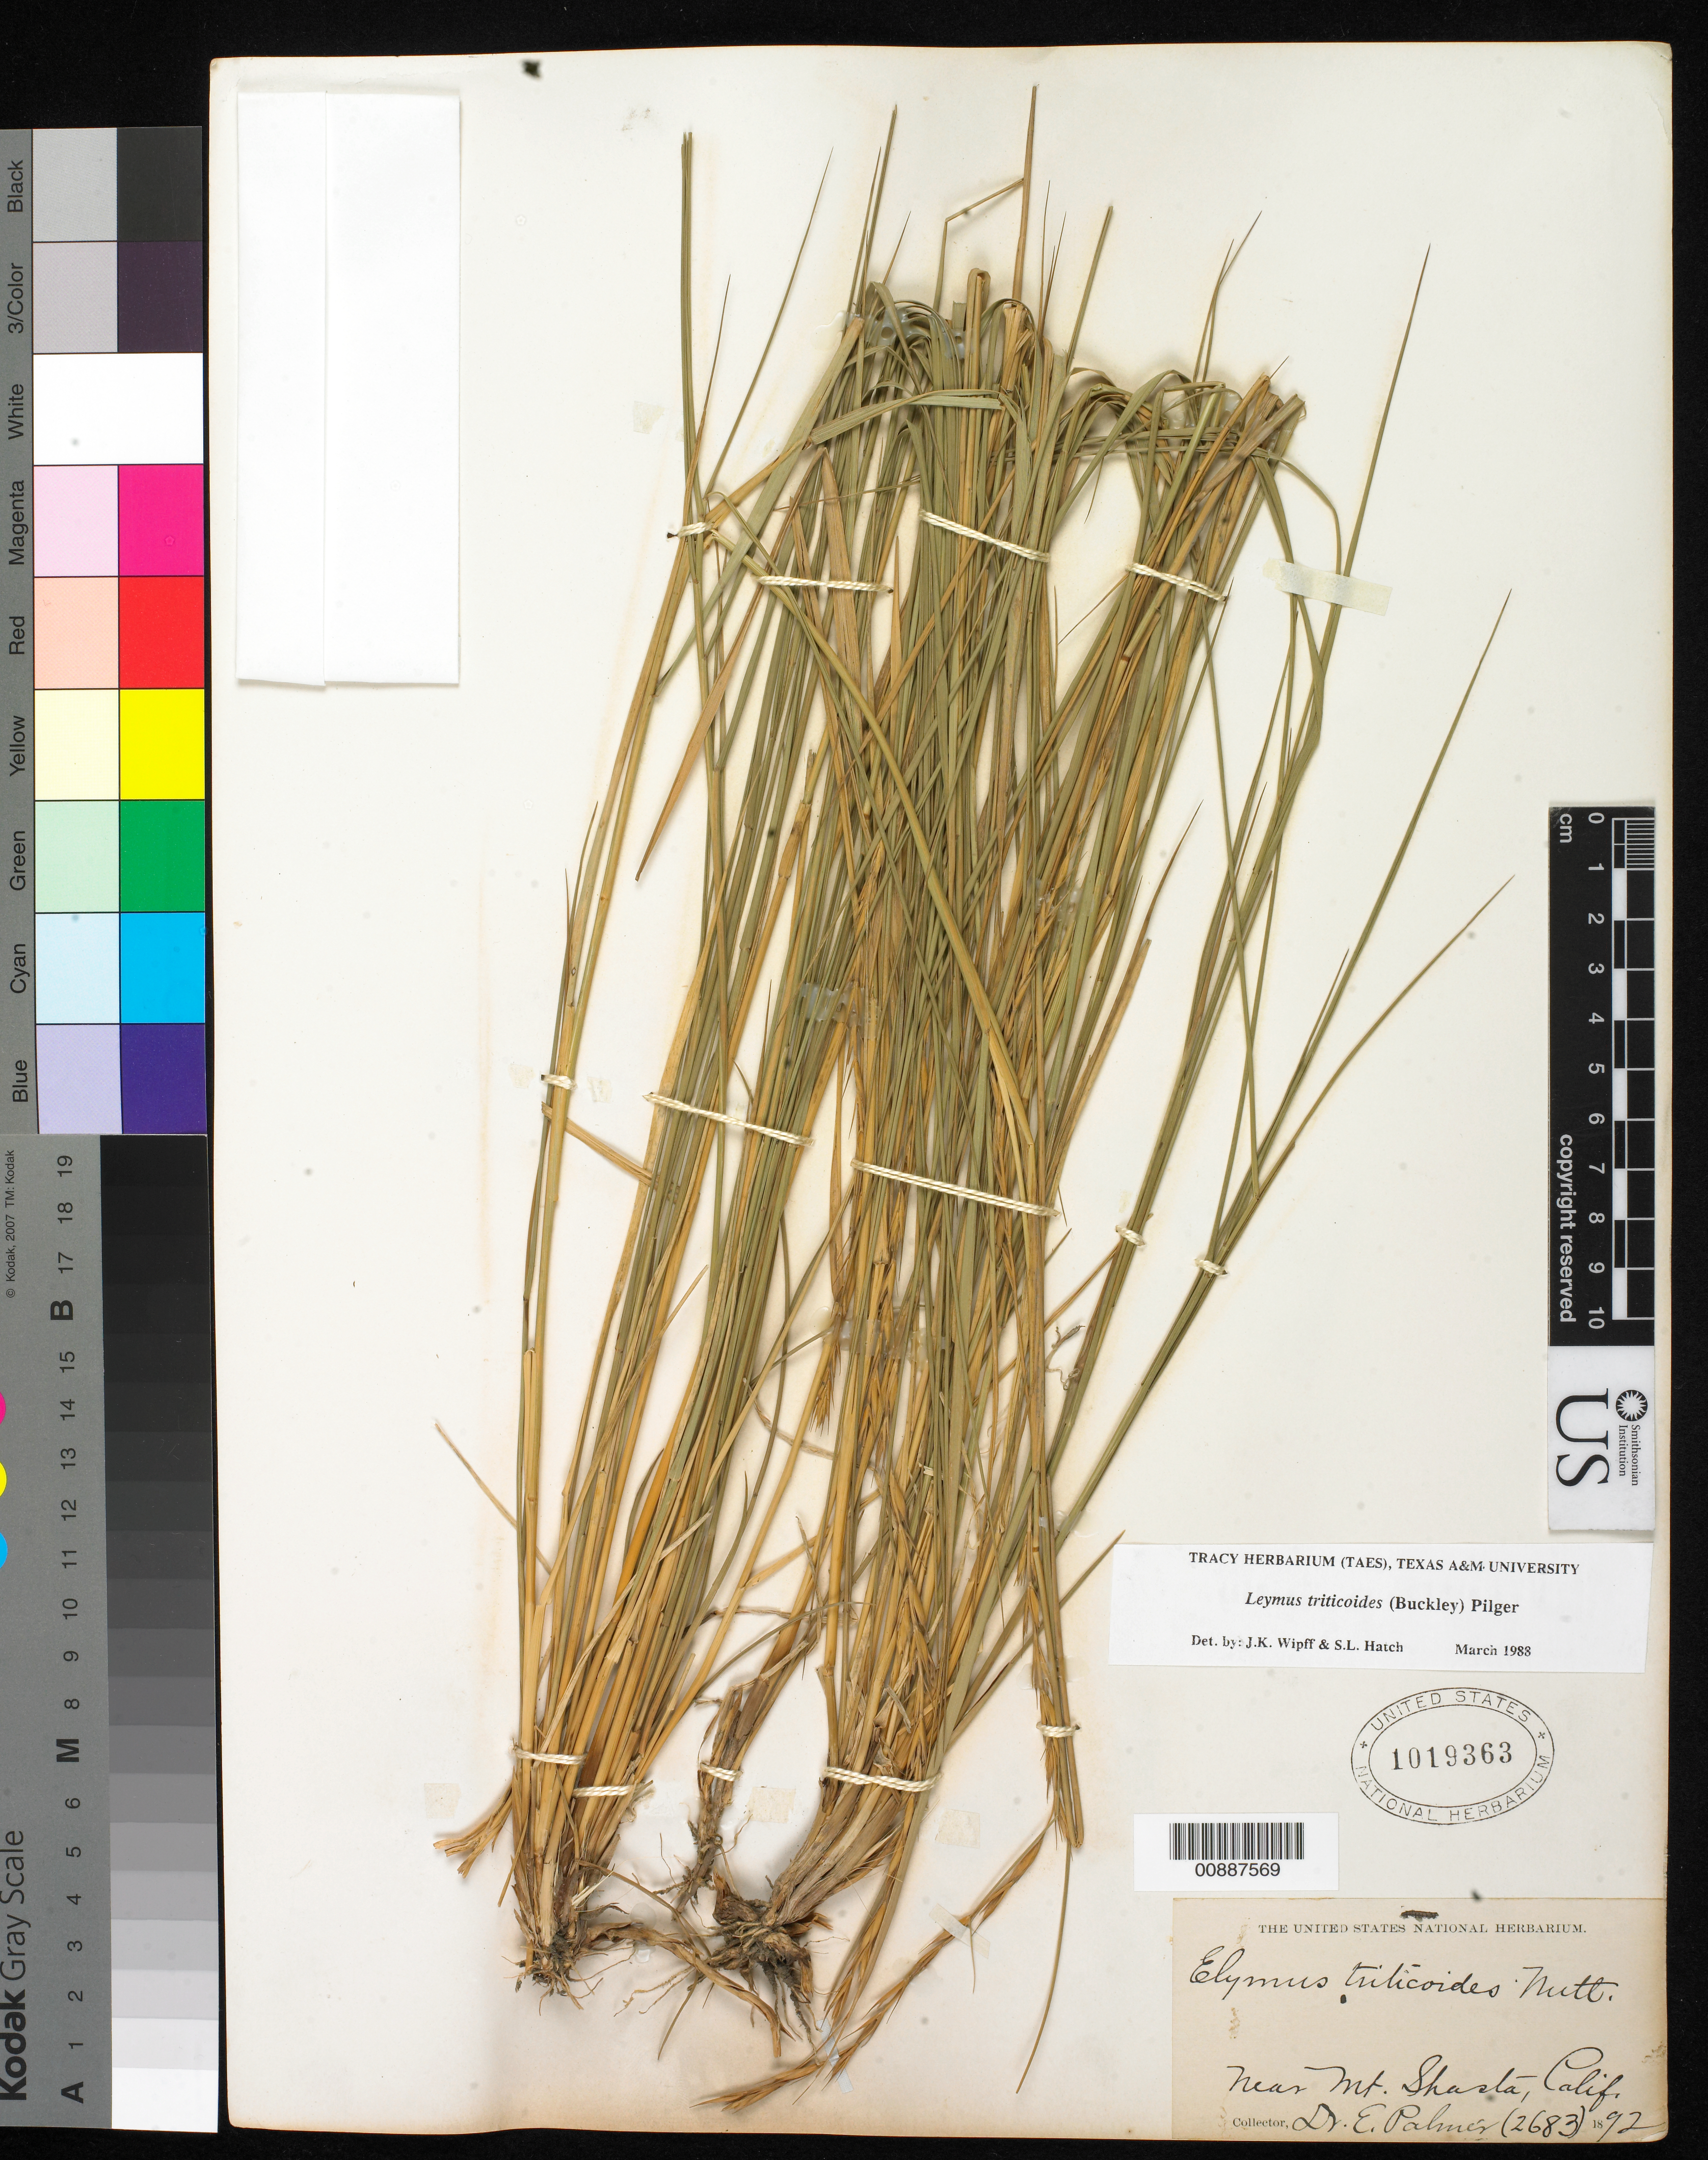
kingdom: Plantae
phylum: Tracheophyta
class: Liliopsida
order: Poales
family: Poaceae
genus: Leymus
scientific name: Leymus triticoides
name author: (Buckley) Pilg.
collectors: E. Palmer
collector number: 2683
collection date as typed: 1892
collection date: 1892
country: United States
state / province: California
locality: Near Mt. Shasta, California.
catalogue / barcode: US 1019363